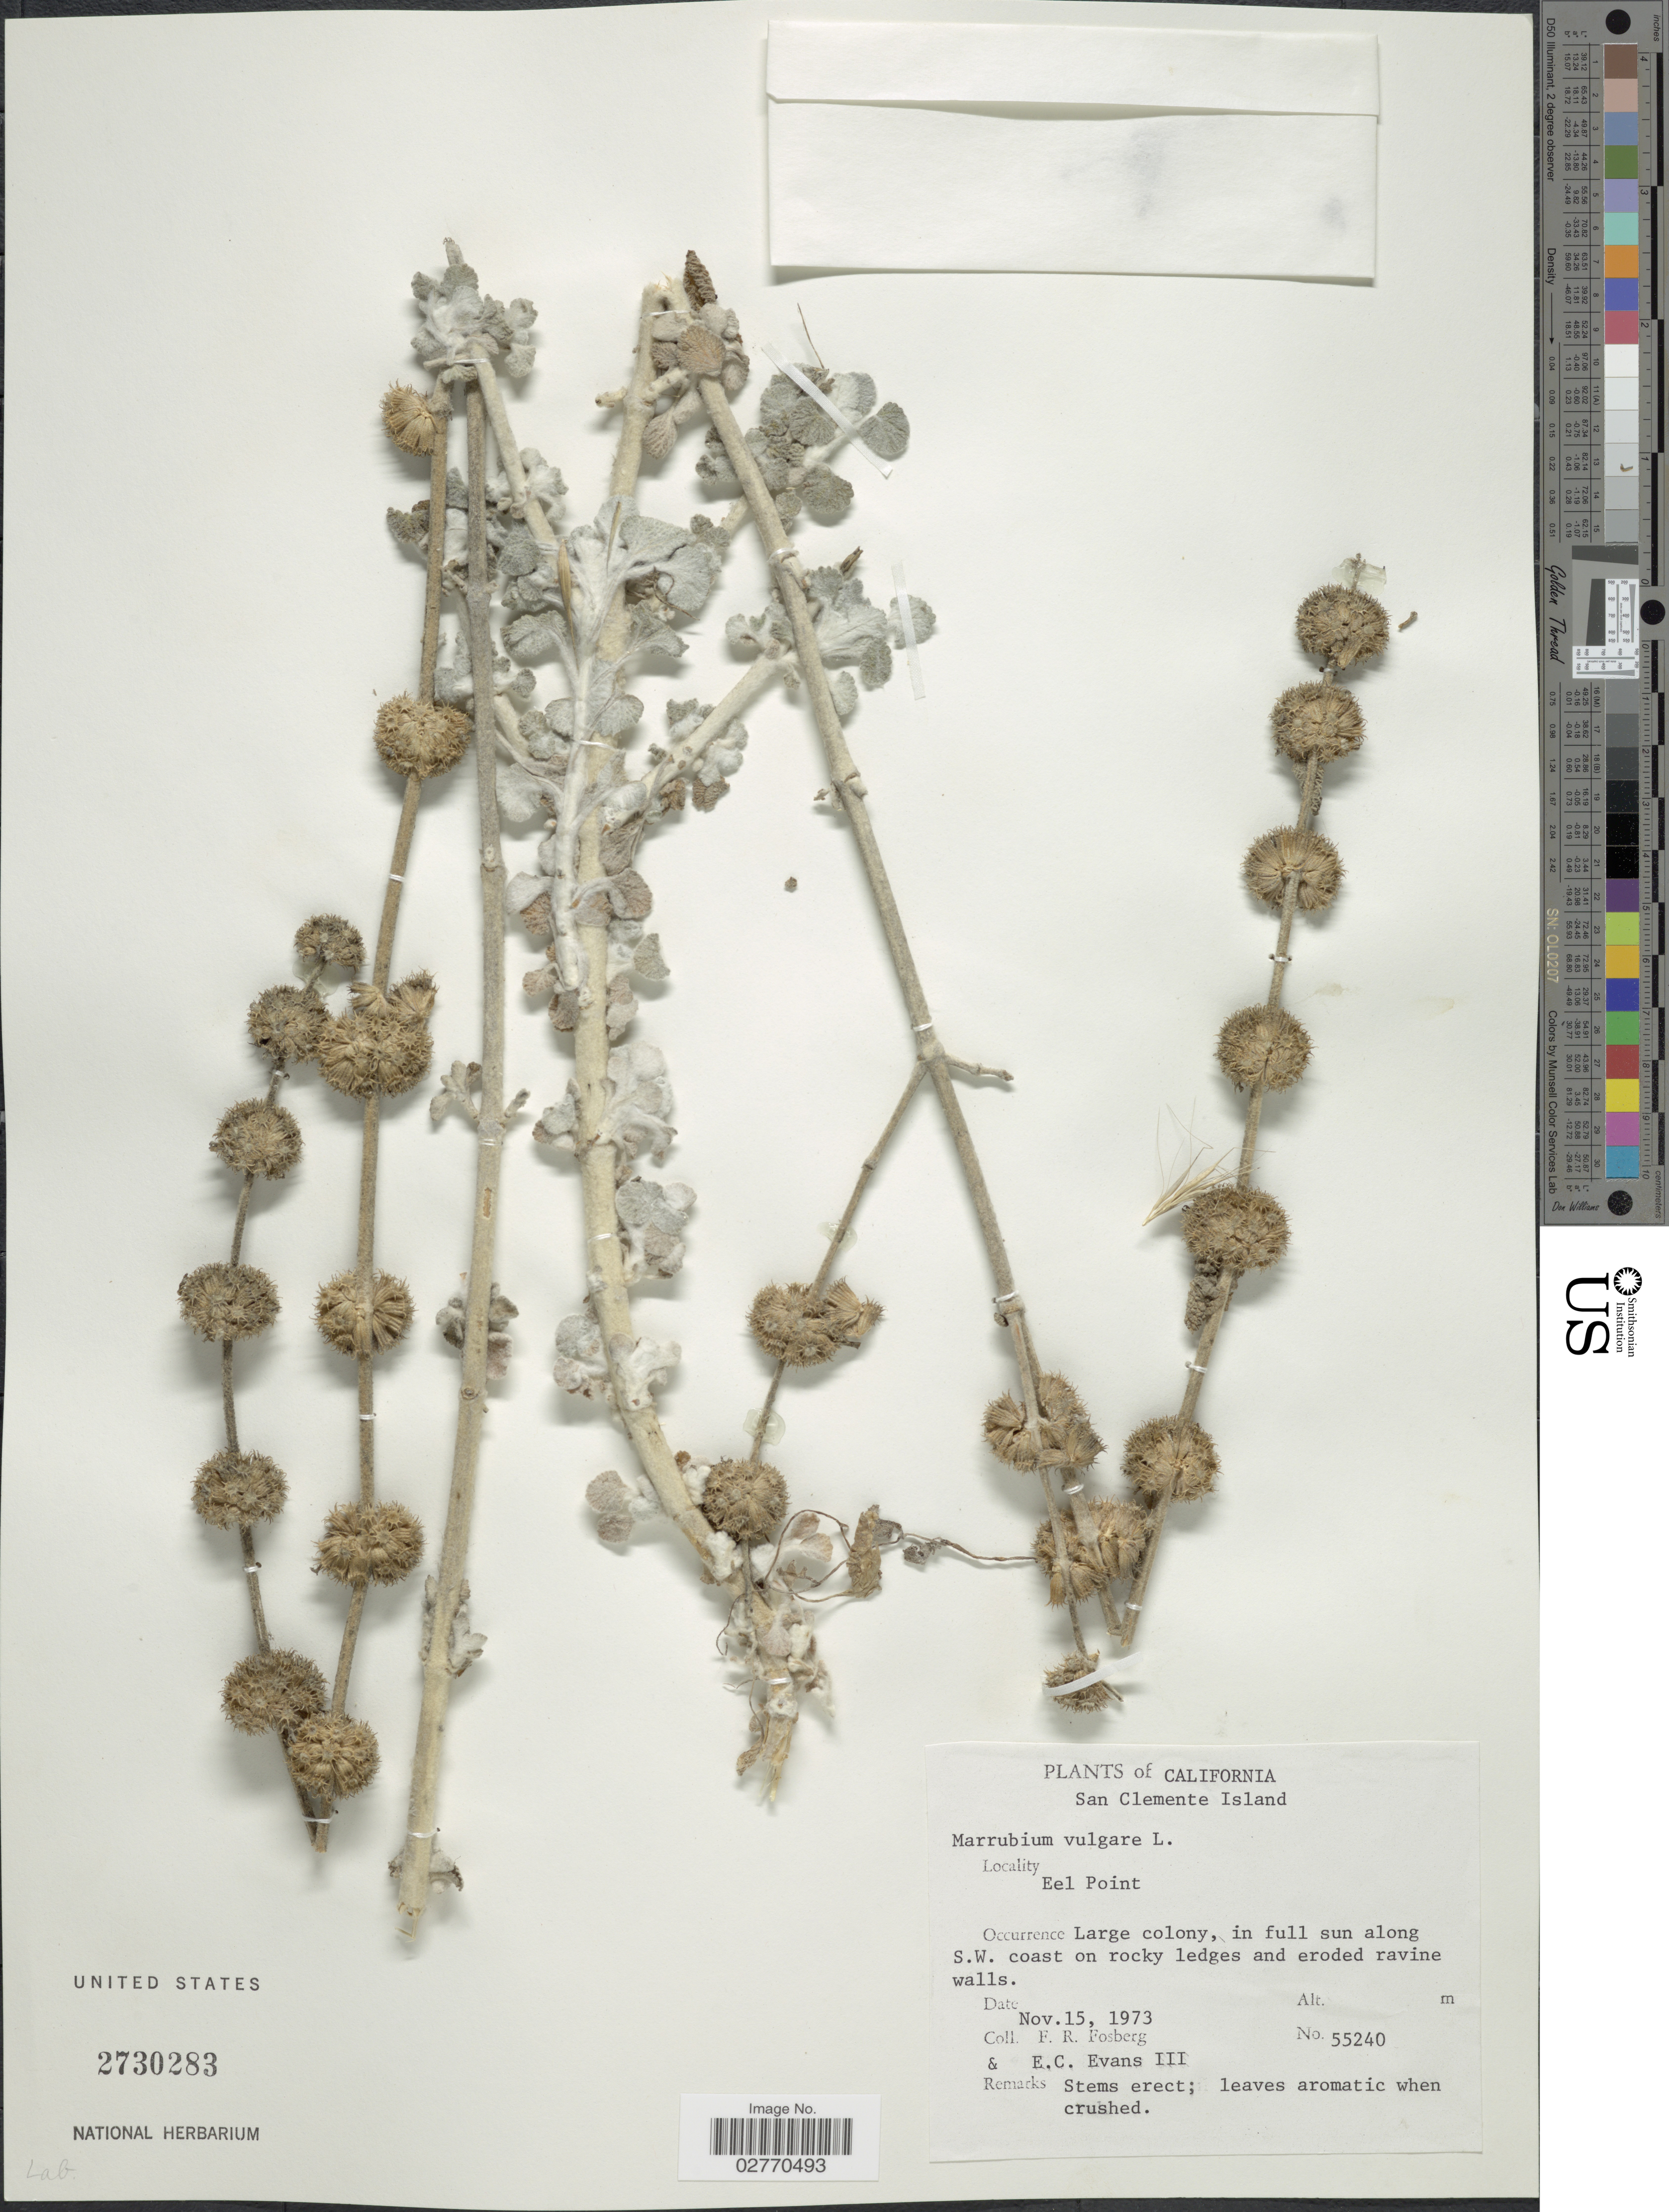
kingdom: Plantae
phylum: Tracheophyta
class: Magnoliopsida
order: Lamiales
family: Lamiaceae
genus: Marrubium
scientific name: Marrubium vulgare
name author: L.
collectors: F. R. Fosberg & E. C. Evans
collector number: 55240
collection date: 1973-11-15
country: United States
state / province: California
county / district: Los Angeles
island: San Clemente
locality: San Clemente Island, Eel Point, along S.W. coast on rocky ledges and eroded ravine walls.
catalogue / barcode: US 2730283